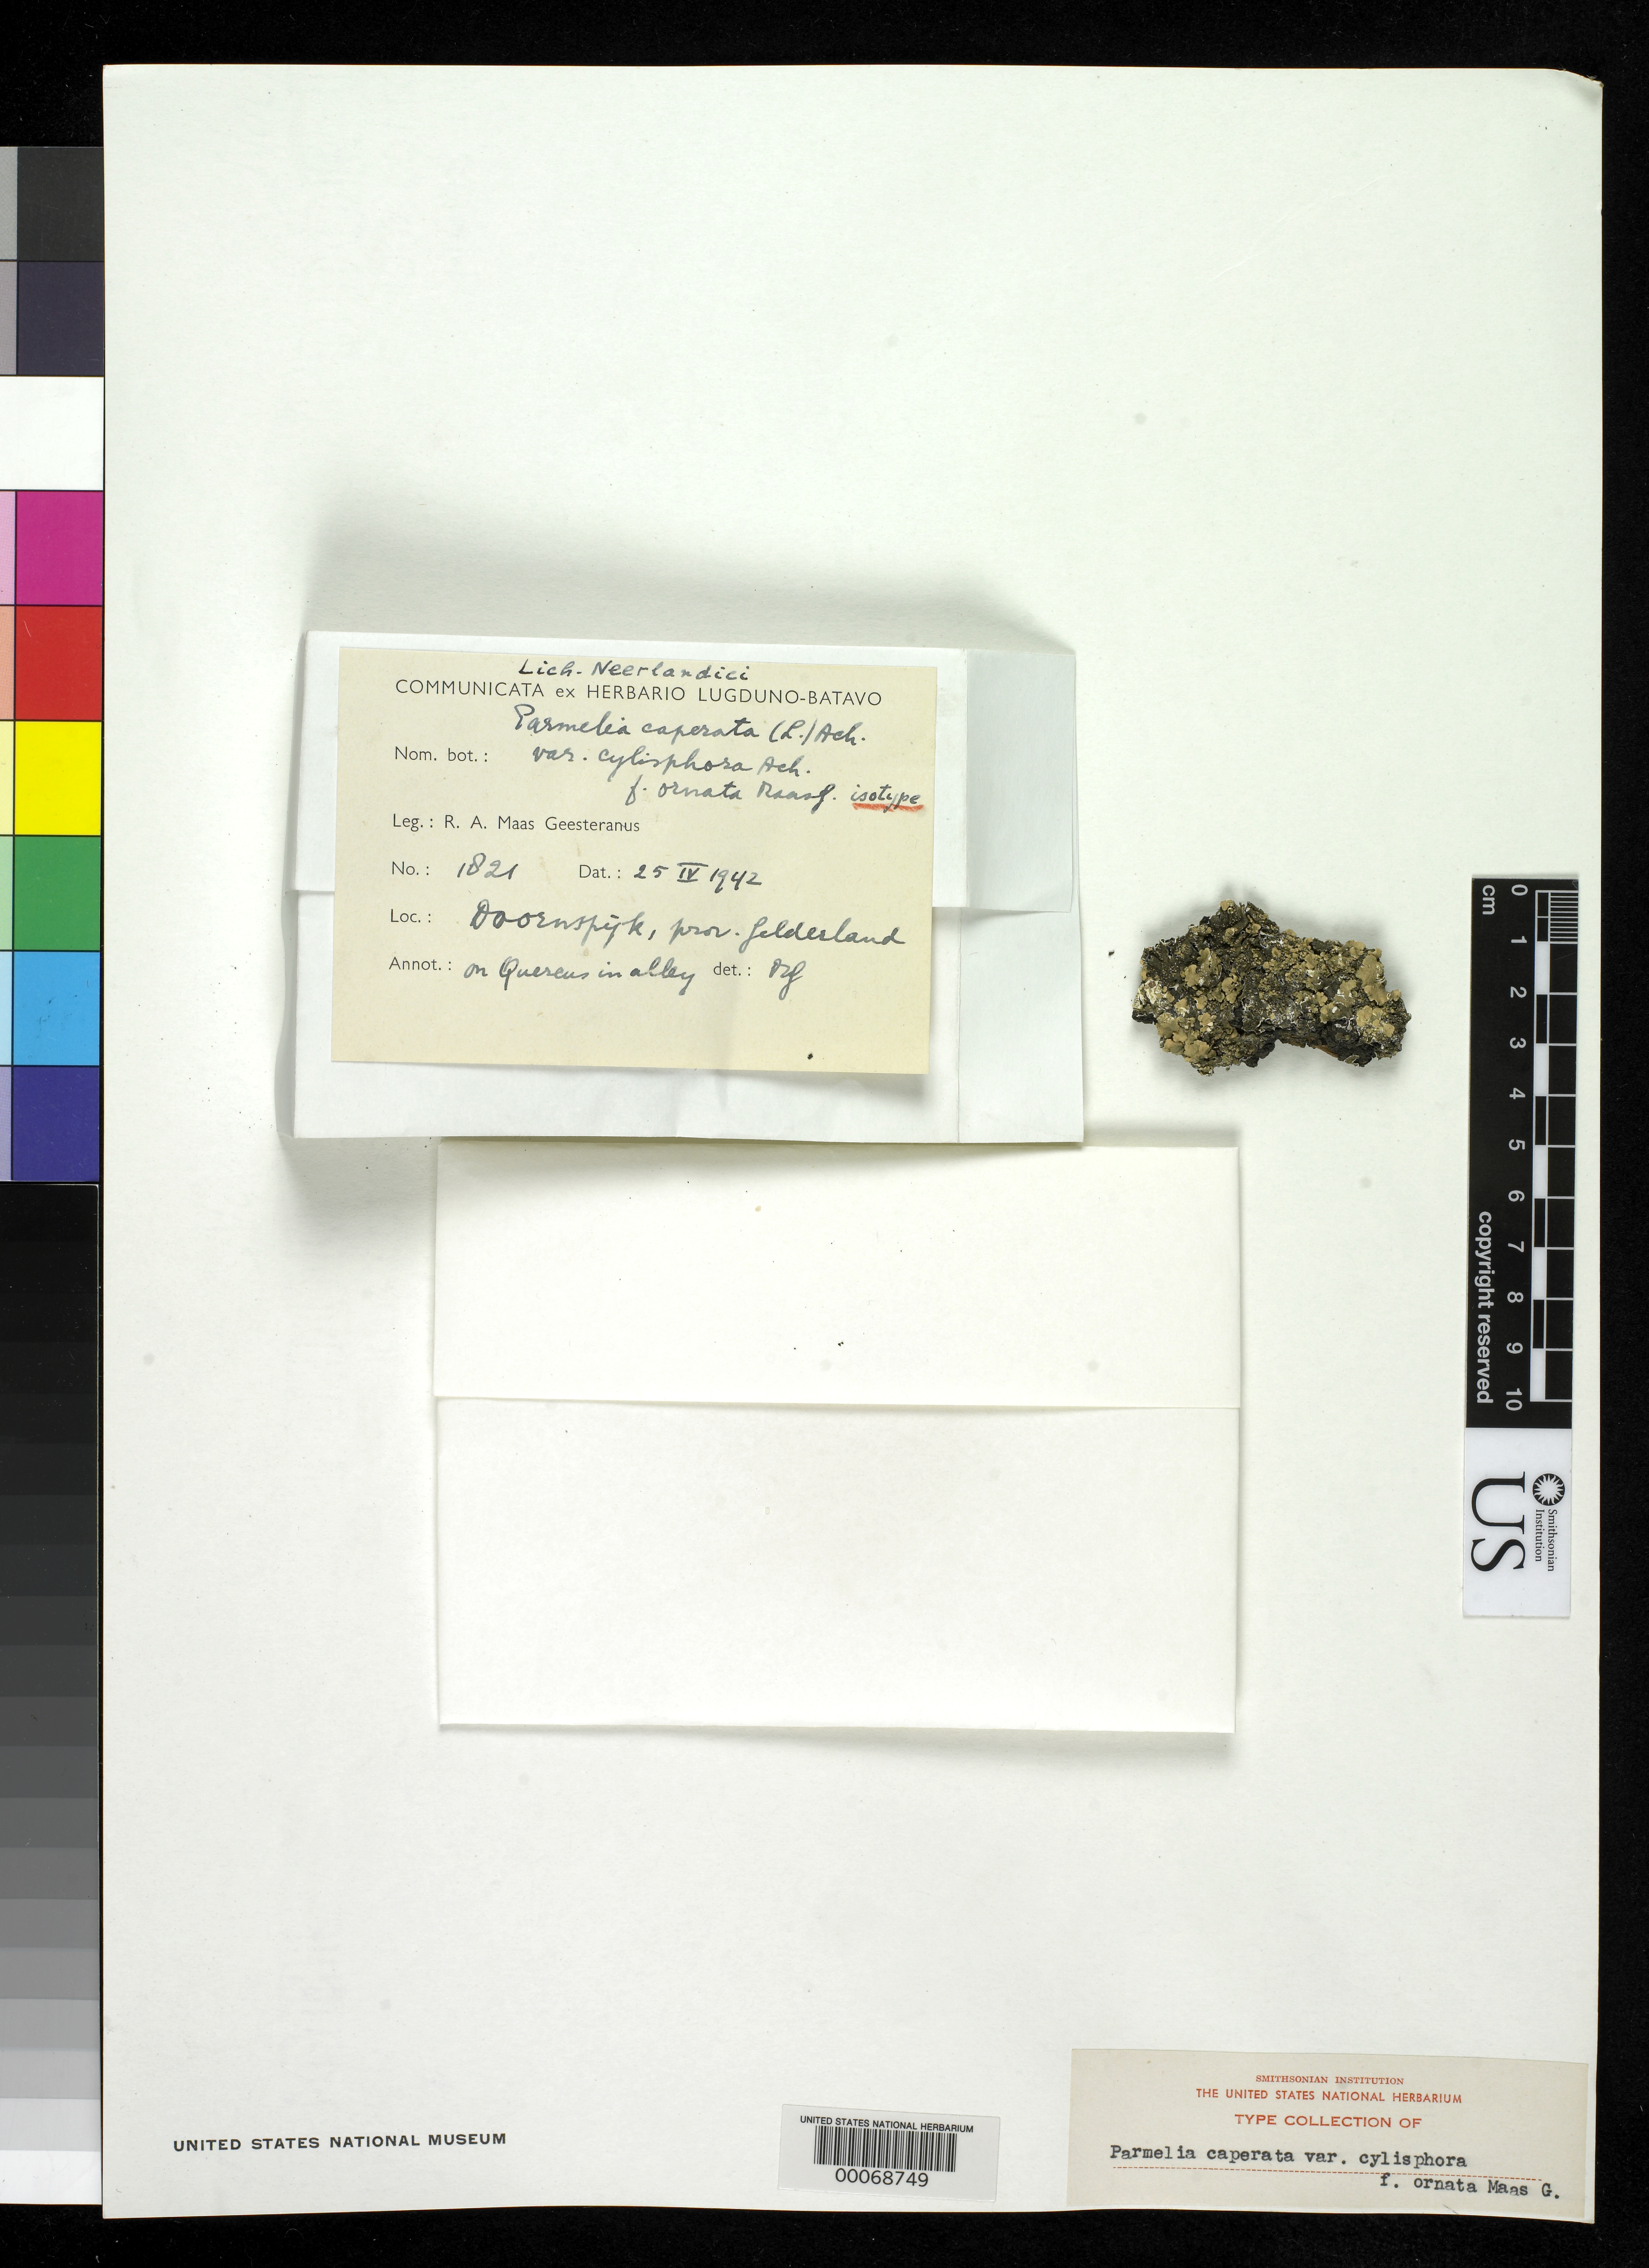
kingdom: Fungi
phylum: Ascomycota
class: Lecanoromycetes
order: Lecanorales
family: Parmeliaceae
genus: Parmelia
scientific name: Parmelia caperata f. ornata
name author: Maas Geest.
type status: Isotype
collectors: R. A. Maas Geesteranus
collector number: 1821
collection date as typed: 25 Apr 1942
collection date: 1942-04-25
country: Netherlands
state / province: Gelderland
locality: Doornspijk.